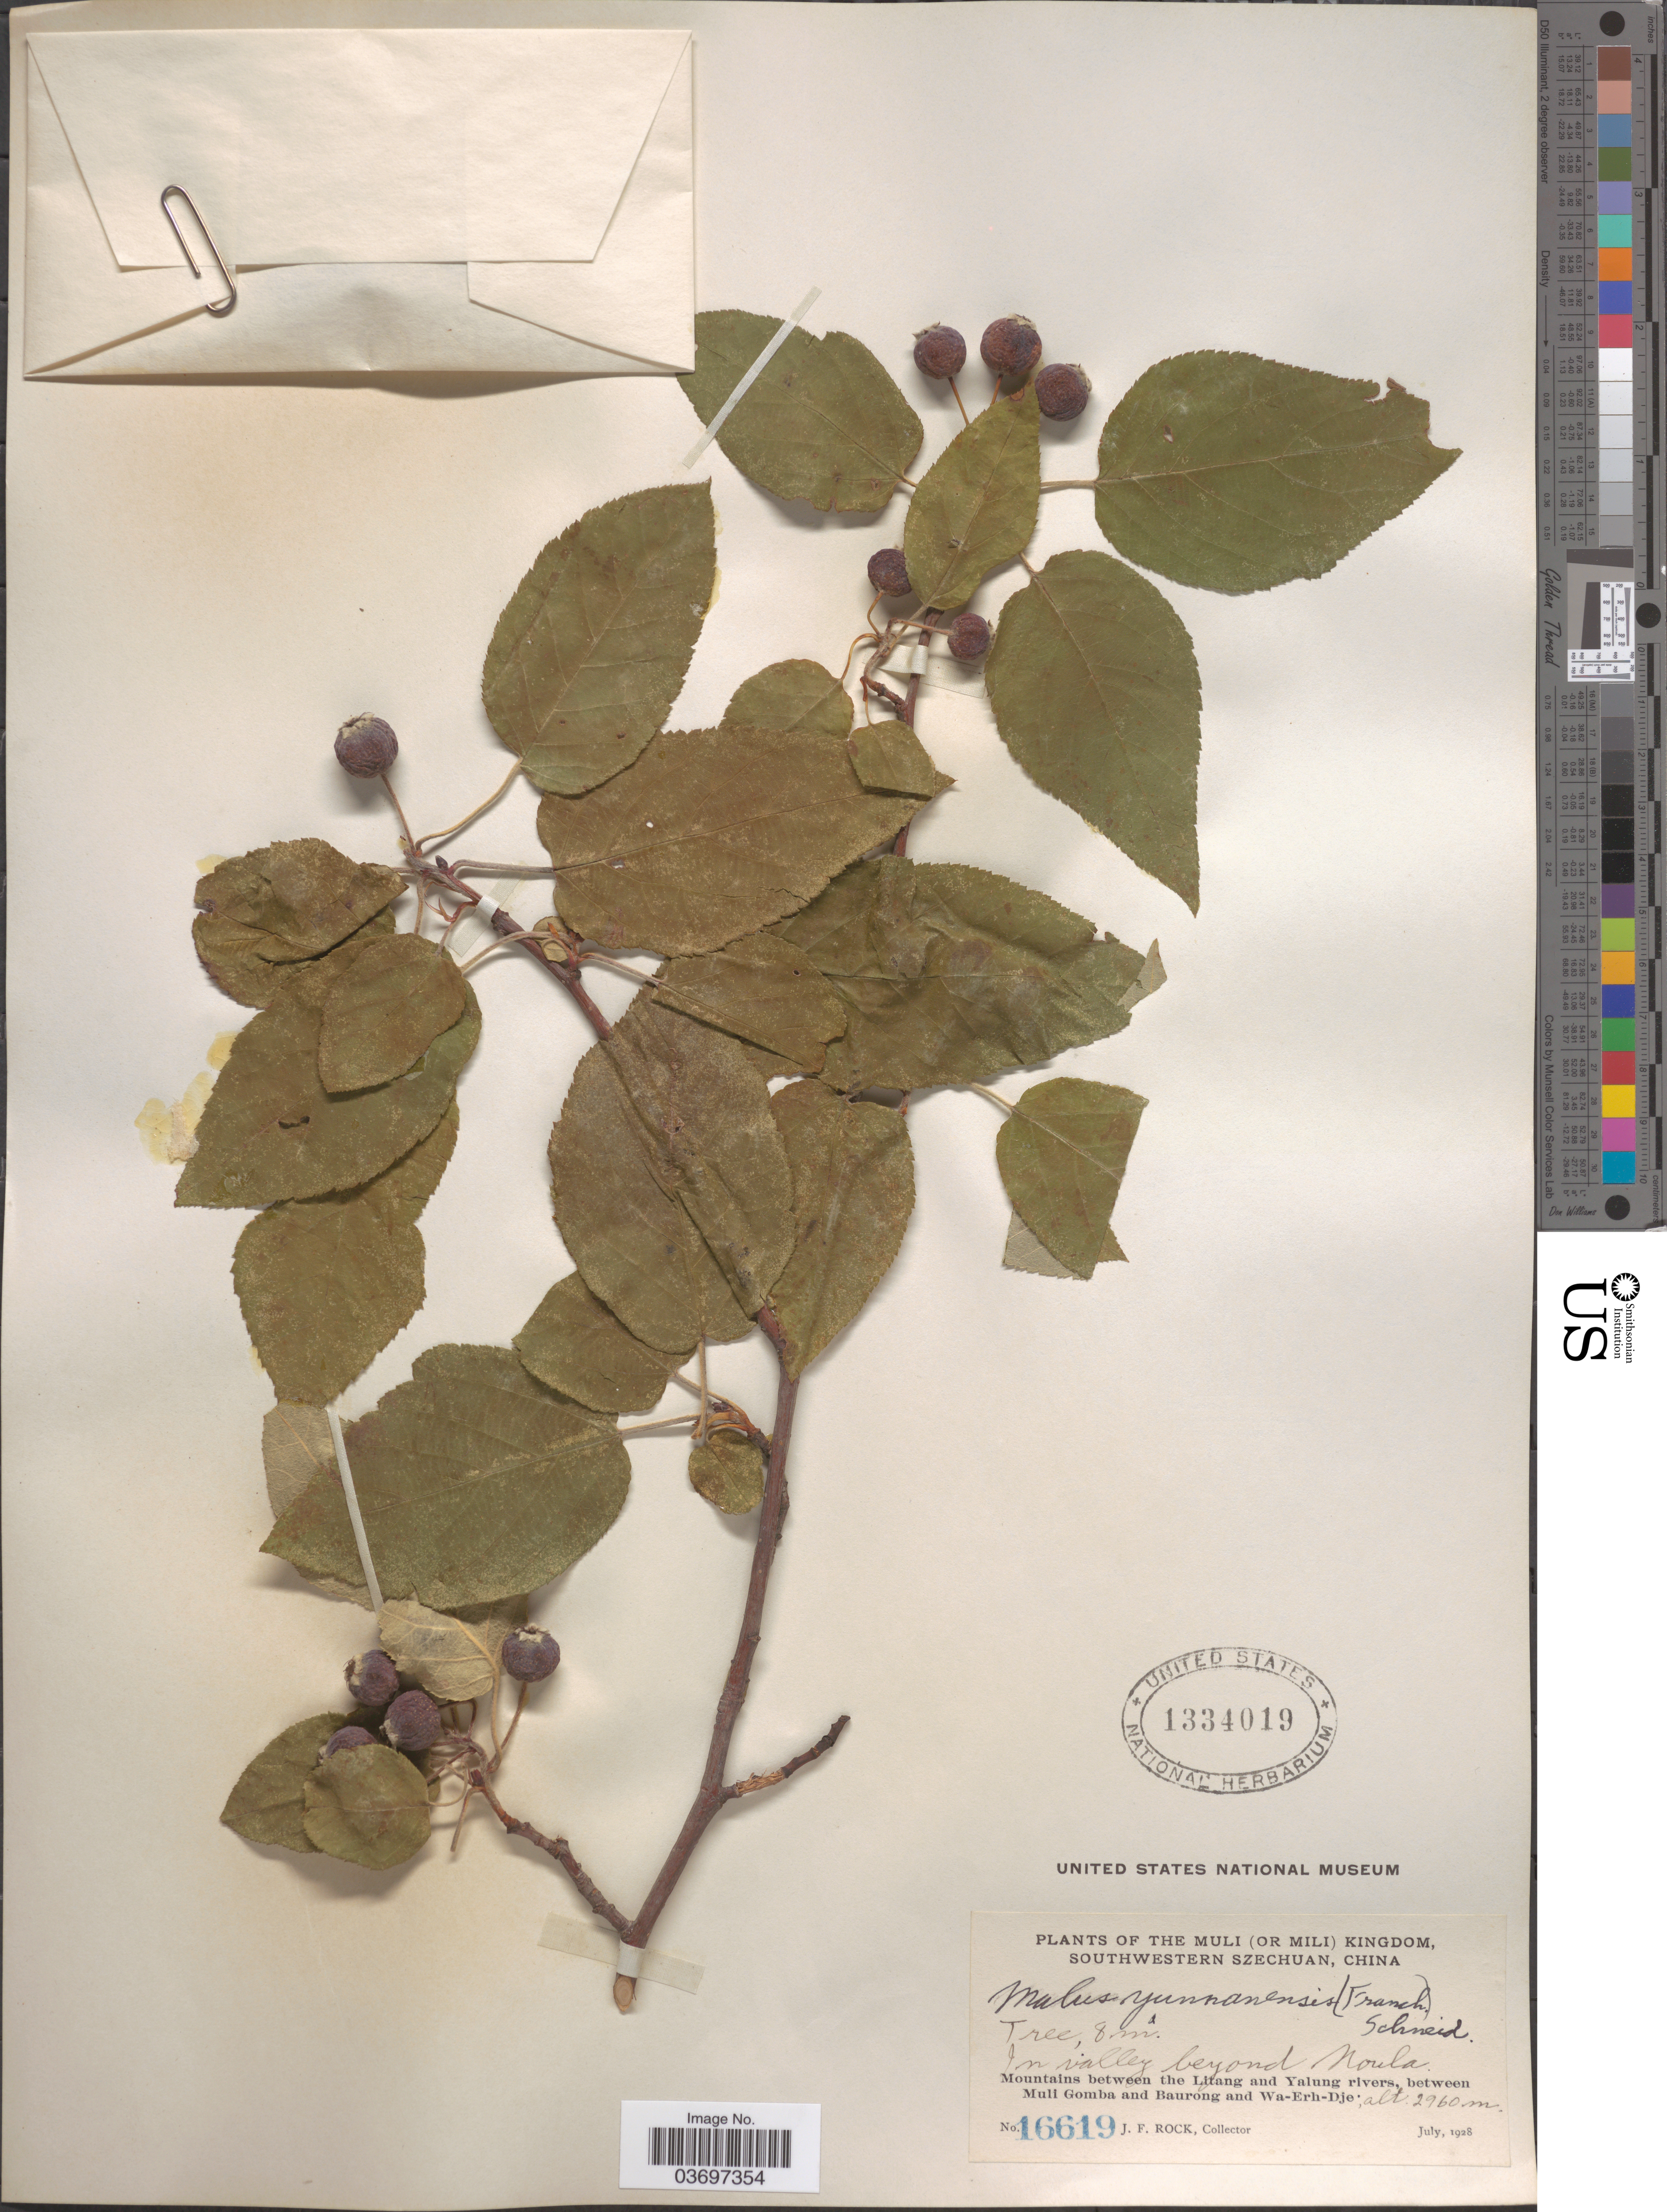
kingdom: Plantae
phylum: Tracheophyta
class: Magnoliopsida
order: Rosales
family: Rosaceae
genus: Malus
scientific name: Malus yunnanensis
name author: (Franch.) C.K. Schneid.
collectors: J. Rock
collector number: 16619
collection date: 1928-07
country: China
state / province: Sichuan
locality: The Muli (or Mili) Kingdom, Southwestern Szechuan. In valley beyond Moula [interpreted]. Mountains between the Litang and Yalung rivers, between Muli Gomba and Baurong and Wa-Erh-Dje.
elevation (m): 2960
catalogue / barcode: US 1334019